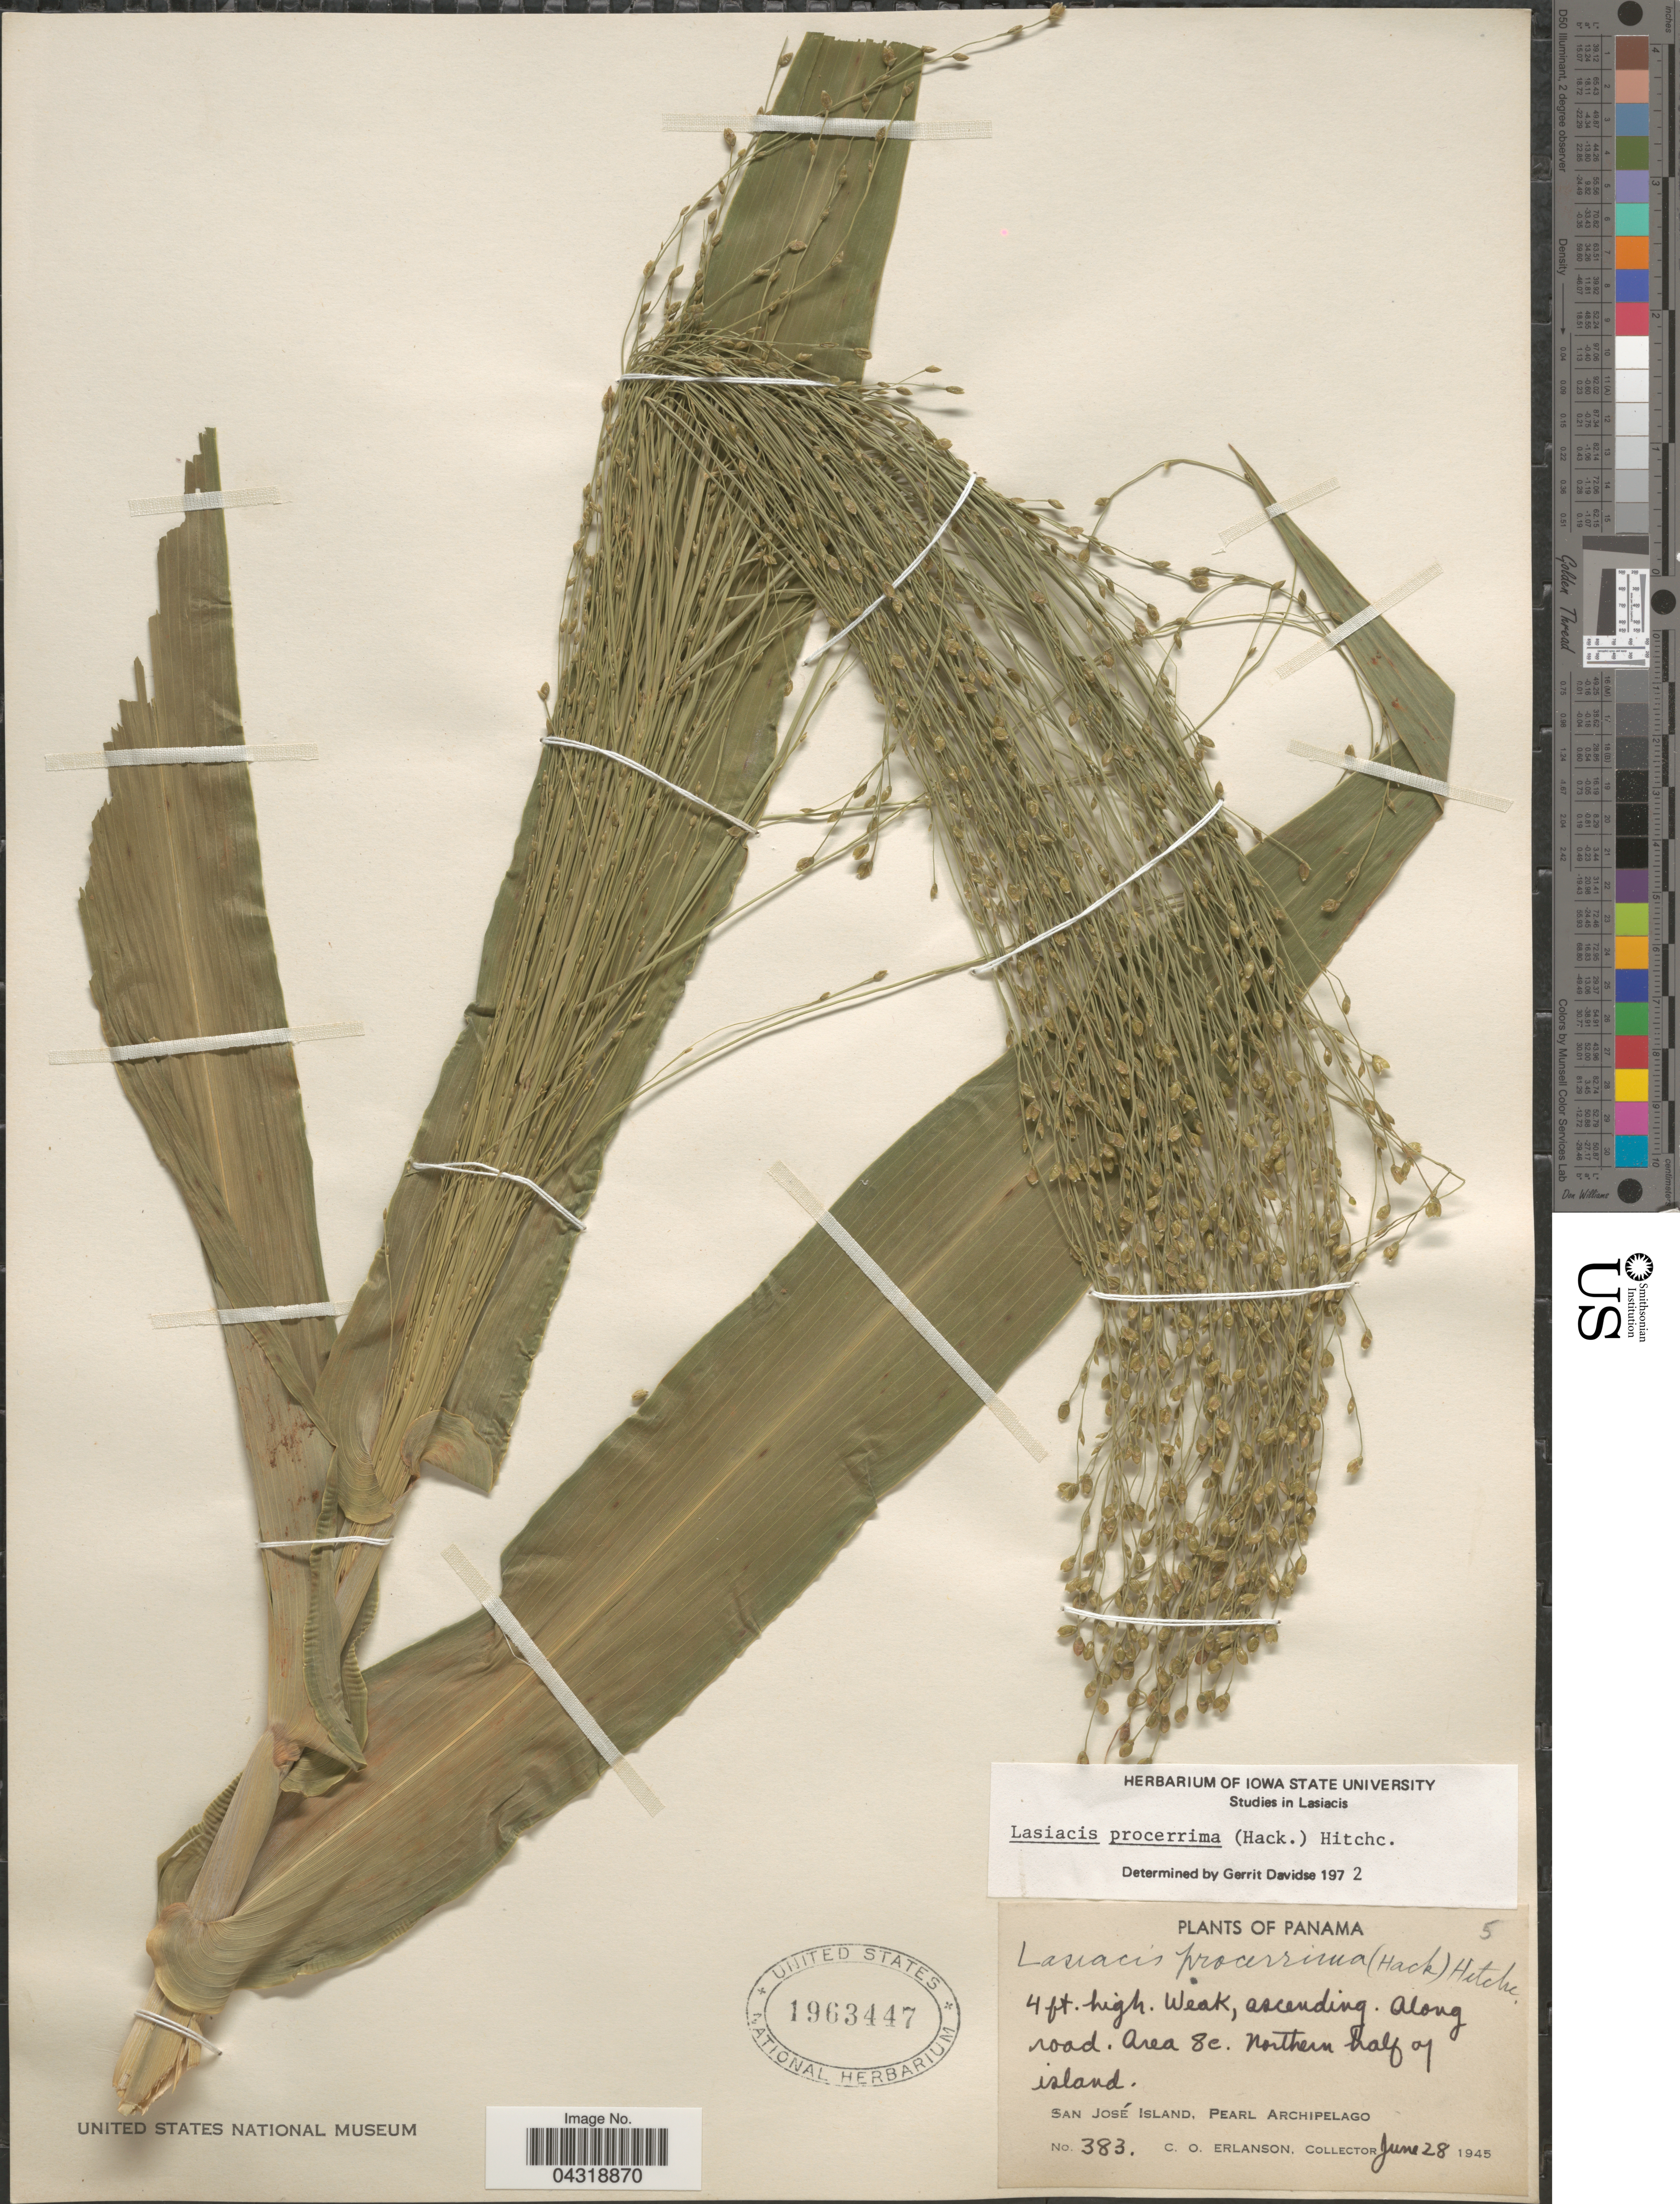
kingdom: Plantae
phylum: Tracheophyta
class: Liliopsida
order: Poales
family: Poaceae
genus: Lasiacis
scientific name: Lasiacis procerrima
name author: (Hack.) Hitchc.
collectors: C. O. Erlanson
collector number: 383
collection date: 1945-06-28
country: Panama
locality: Along road. Area 8c. Northern half of island. San José Island, Pearl Archipelago.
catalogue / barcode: US 1963447